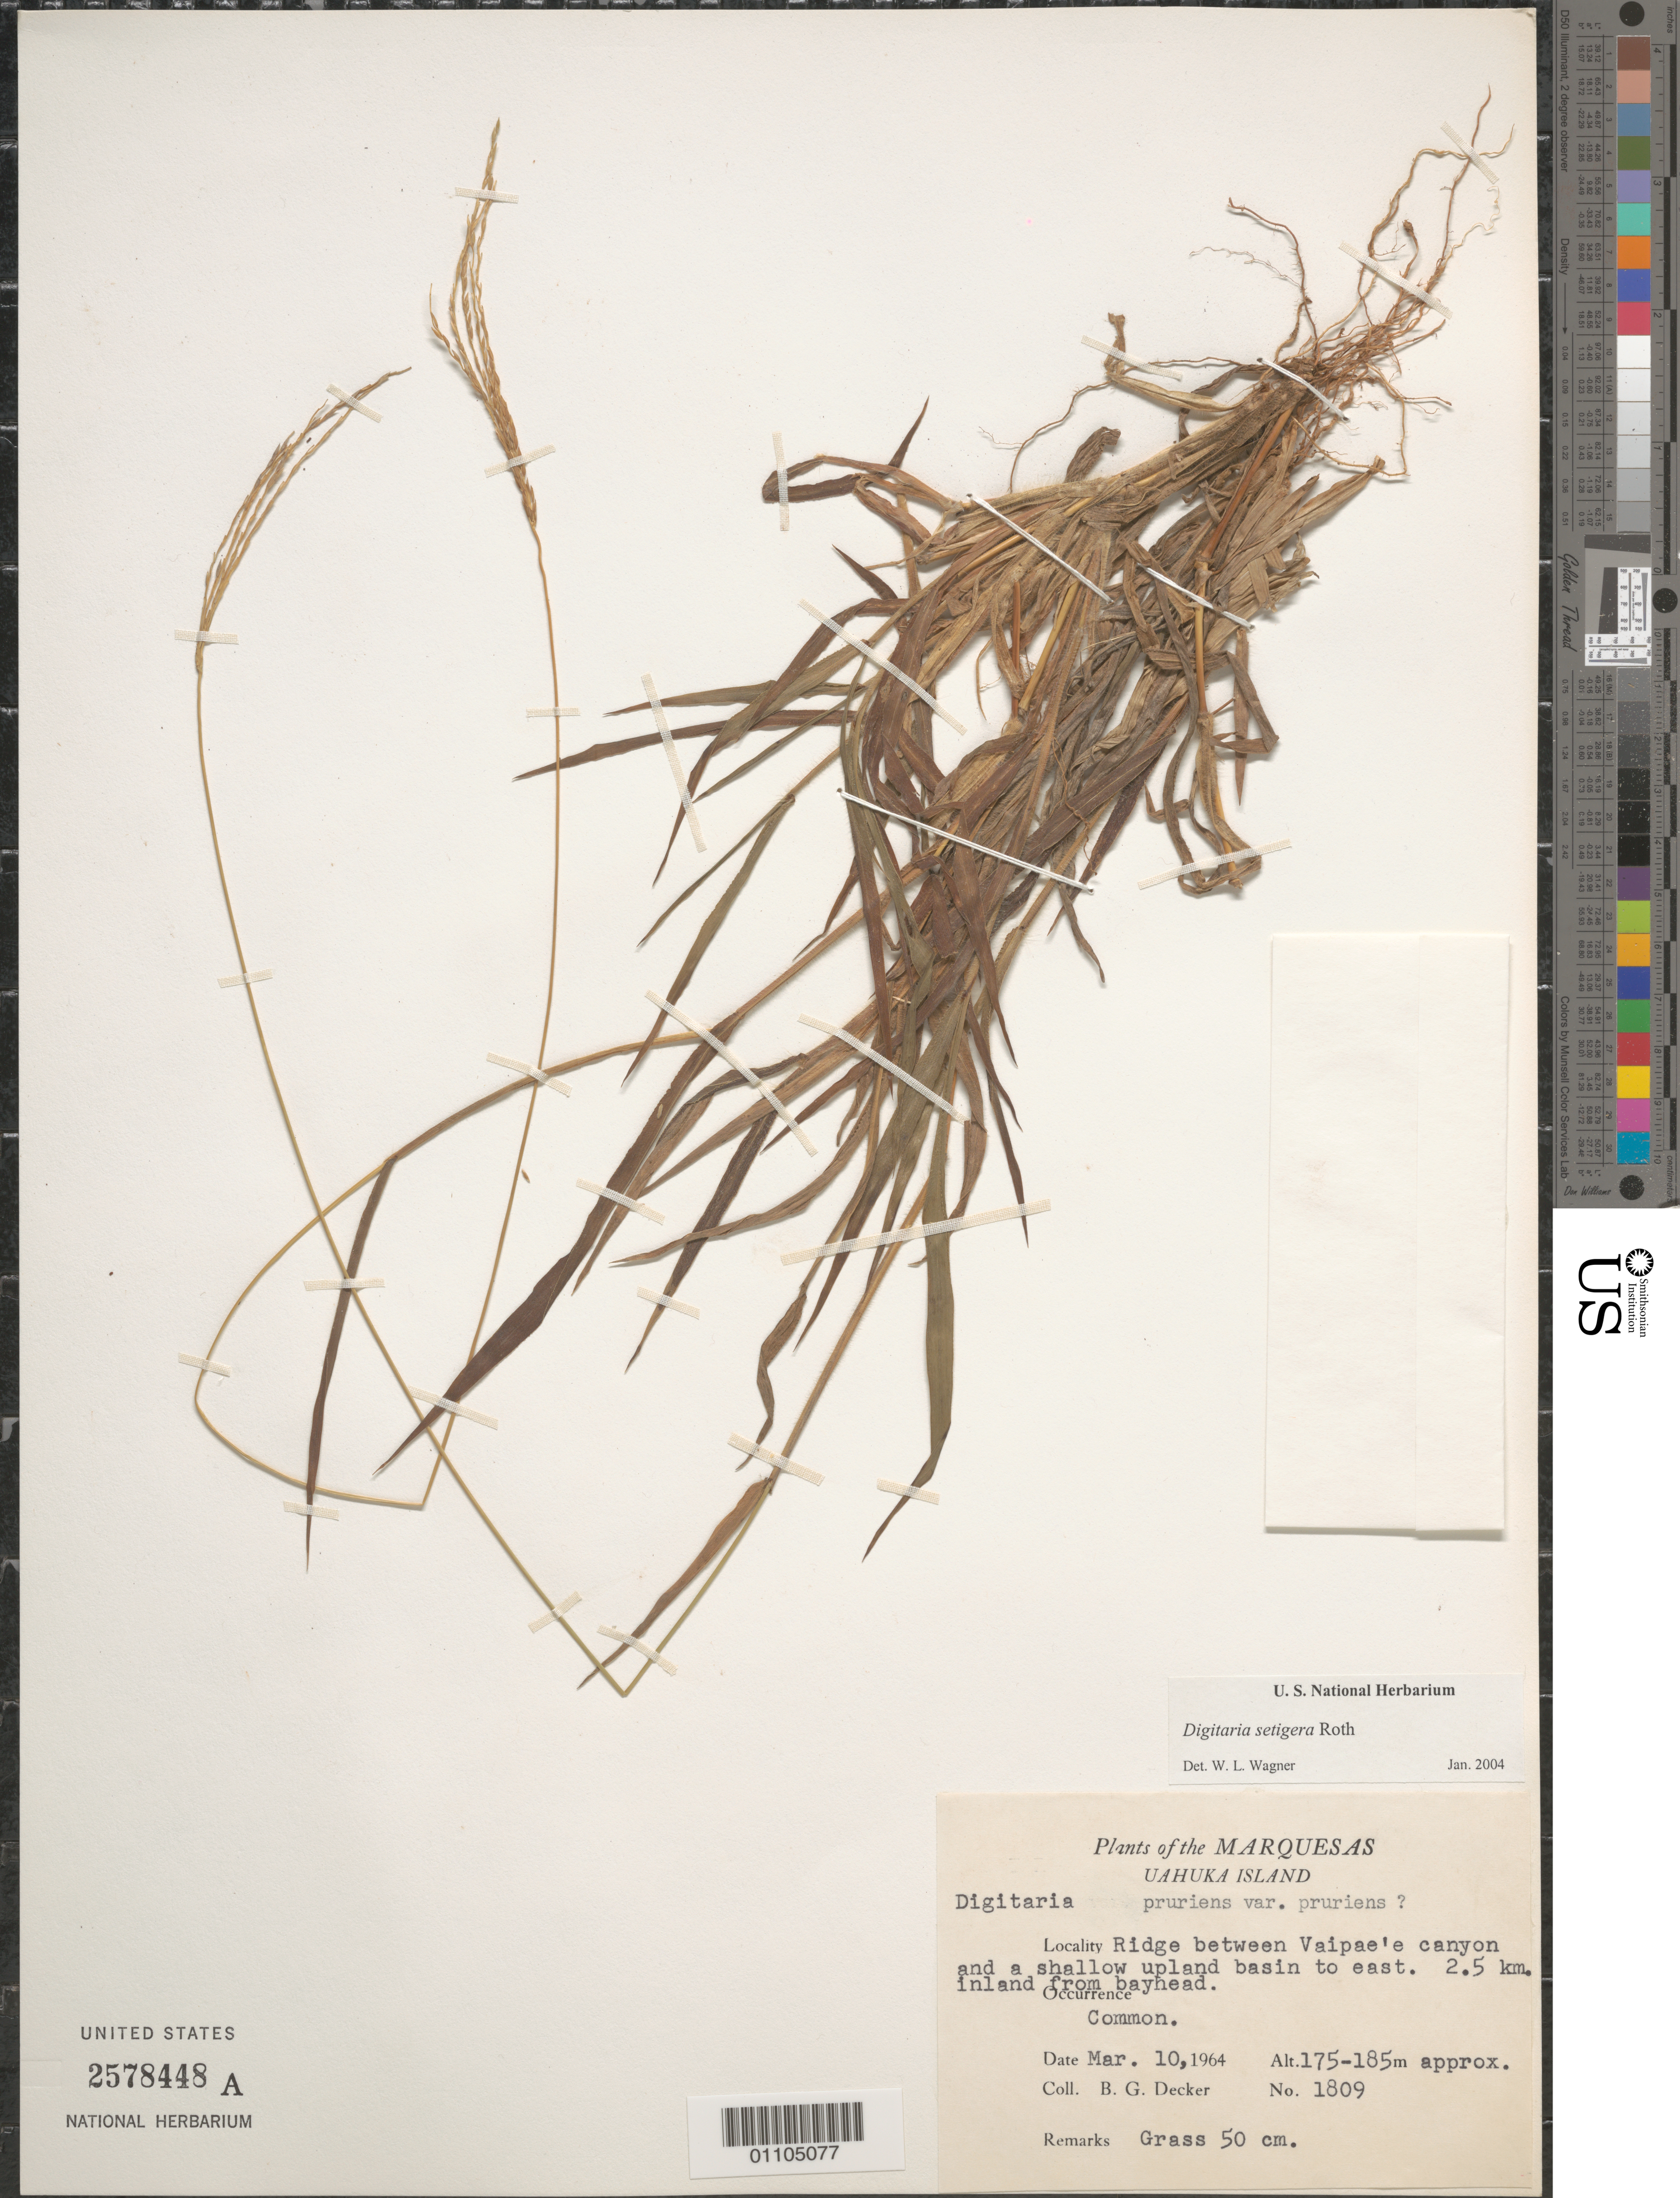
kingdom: Plantae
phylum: Tracheophyta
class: Liliopsida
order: Poales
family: Poaceae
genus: Digitaria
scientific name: Digitaria setigera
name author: Roth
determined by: Wagner, W. L., (BOT), Smithsonian Institution - National Museum of Natural History (UNITED STATES)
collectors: B. G. Decker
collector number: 1809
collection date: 1964-03-10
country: French Polynesia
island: Ua Huka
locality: Vaipe'e canyon, ridge between canyon and shallow upland basin to E, 2.5 km inland from bayhead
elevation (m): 175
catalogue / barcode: US 2578448A